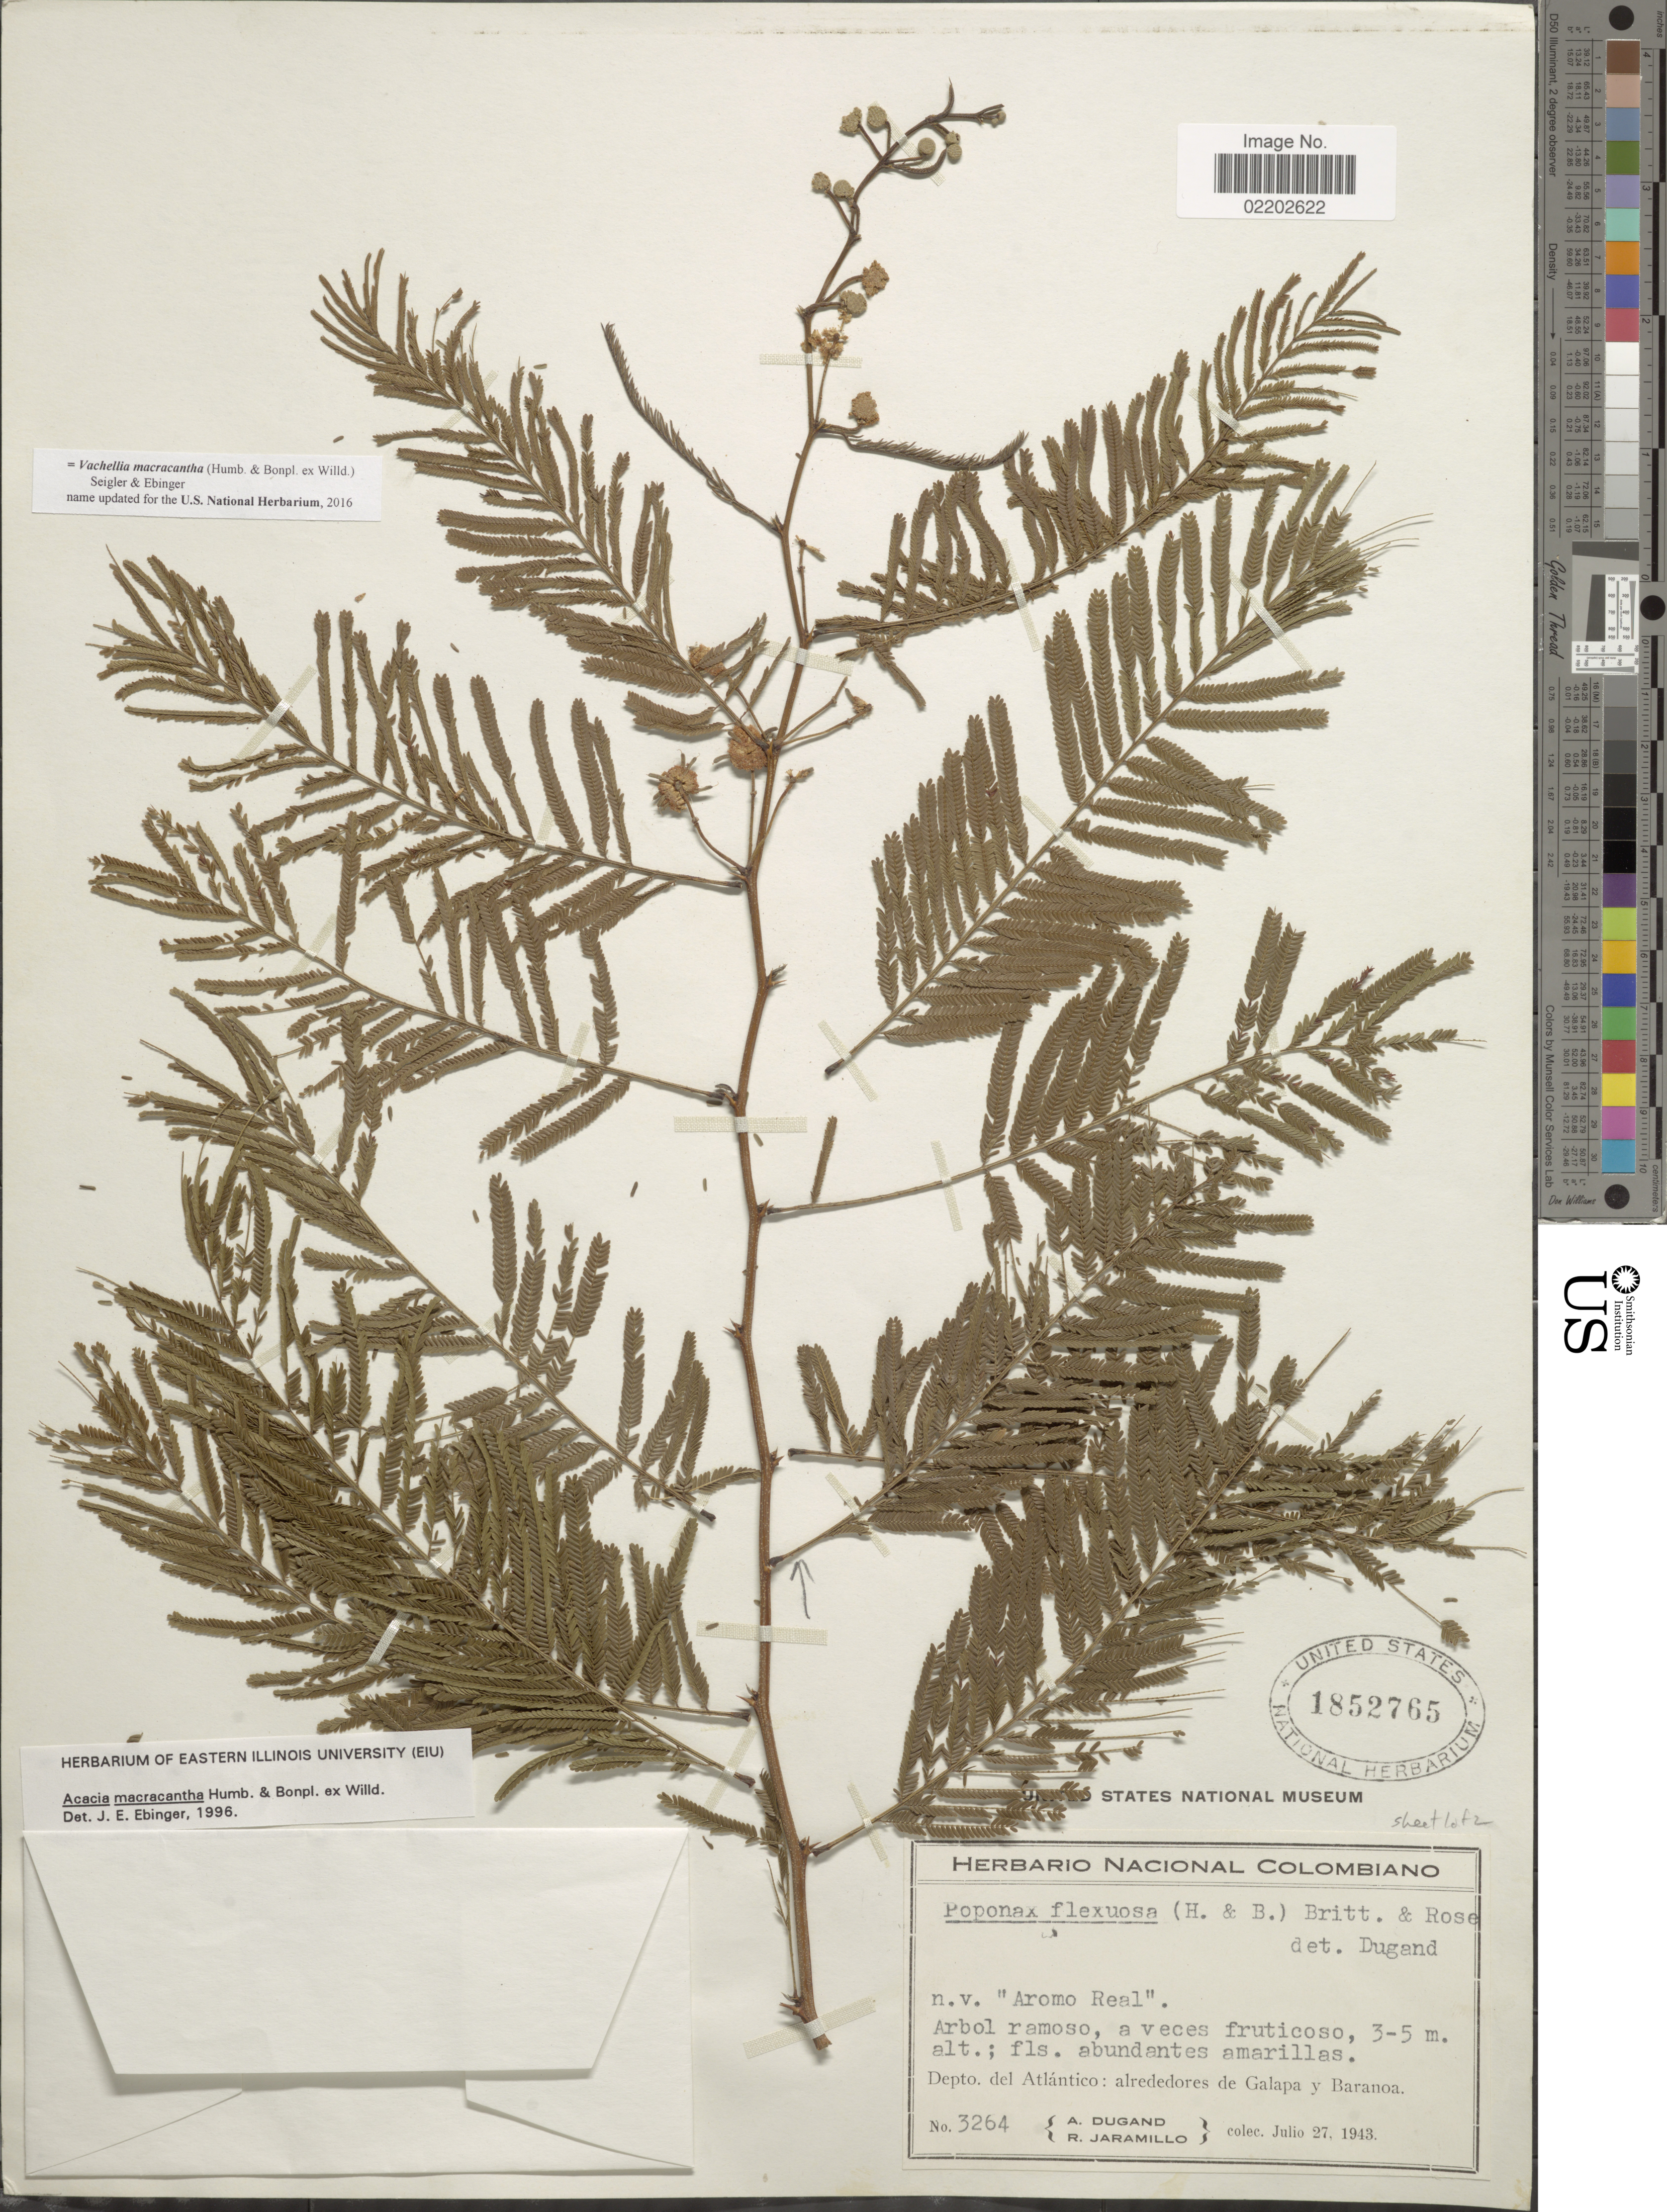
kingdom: Plantae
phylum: Tracheophyta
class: Magnoliopsida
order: Fabales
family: Fabaceae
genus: Vachellia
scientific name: Vachellia macracantha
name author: (Humb. & Bonpl. ex Willd.) Seigler & Ebinger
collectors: A. Dugand & R. Jaramillo M.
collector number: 3264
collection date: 1943-07-27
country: Colombia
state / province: Atlántico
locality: Depto. del Atlantico: alrededores de Galapa y Baranoa.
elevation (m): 3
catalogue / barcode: US 1852765